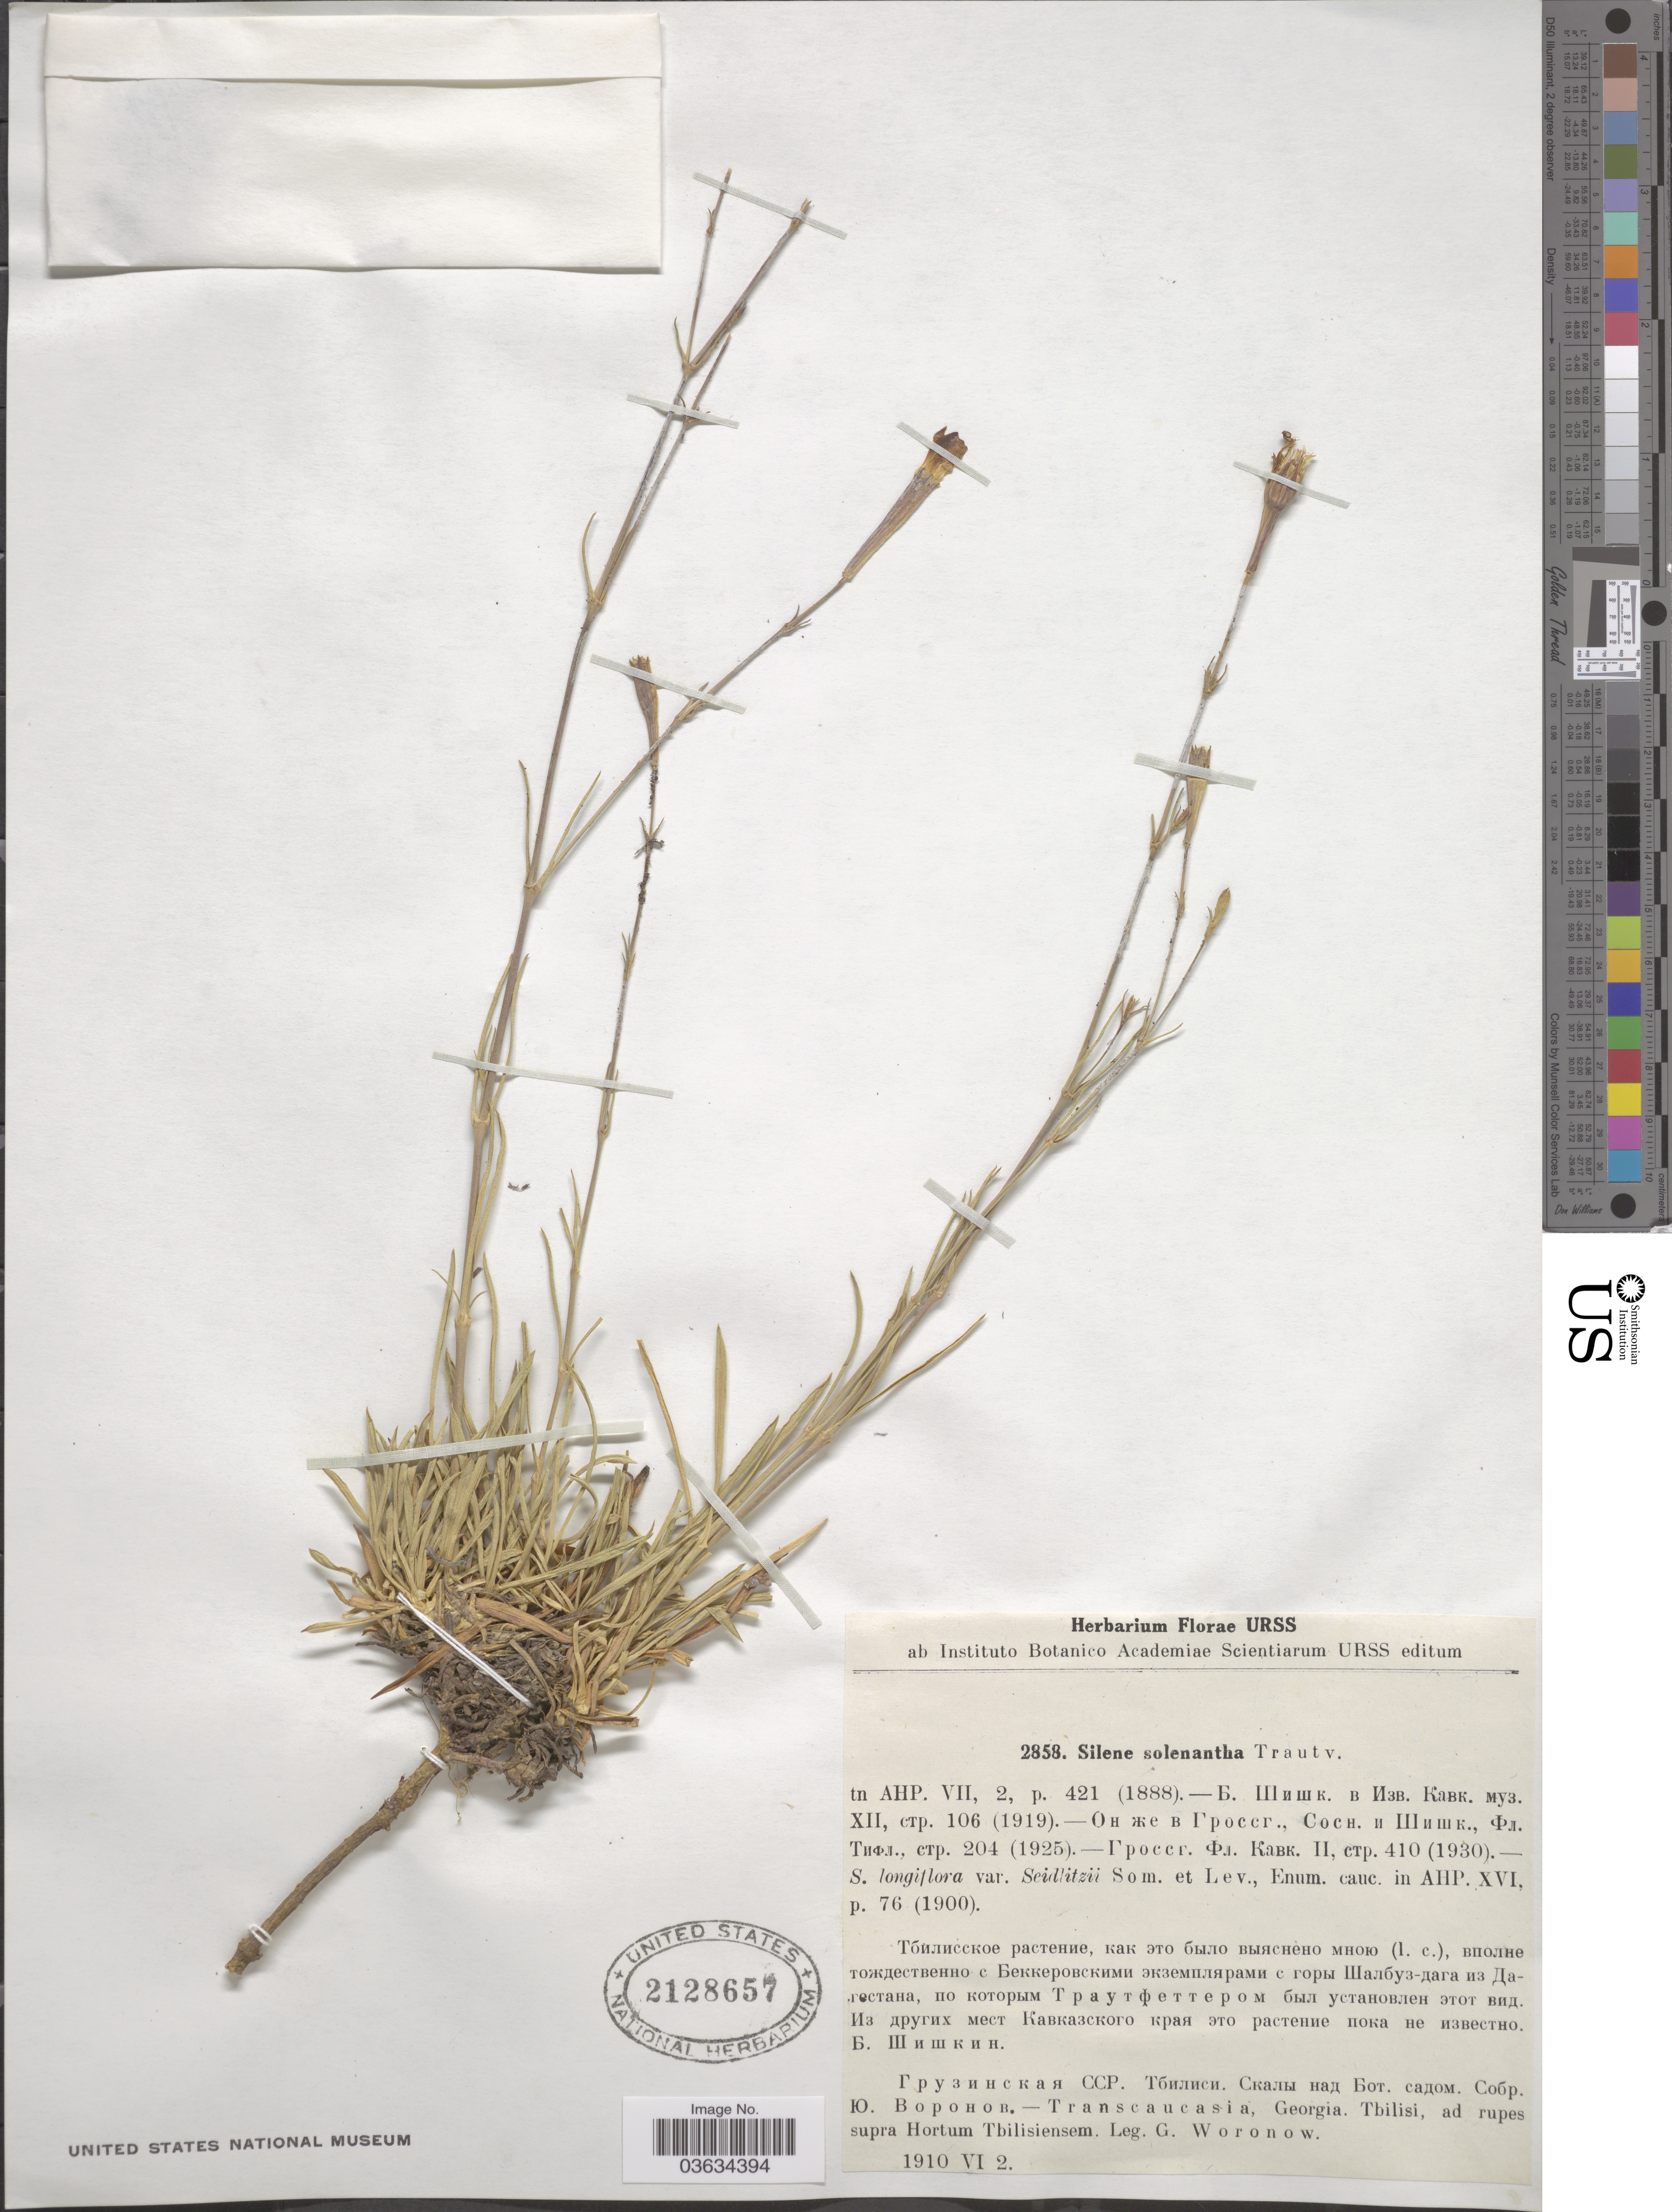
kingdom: Plantae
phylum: Tracheophyta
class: Magnoliopsida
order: Caryophyllales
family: Caryophyllaceae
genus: Silene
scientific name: Silene solenantha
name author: Trautv.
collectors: G. Woronow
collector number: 2858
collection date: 1910-06-02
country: Georgia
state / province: Tbilisi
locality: Transcaucasia, ad rupes supra Hortum Tbilisiensem.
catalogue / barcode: US 2128657